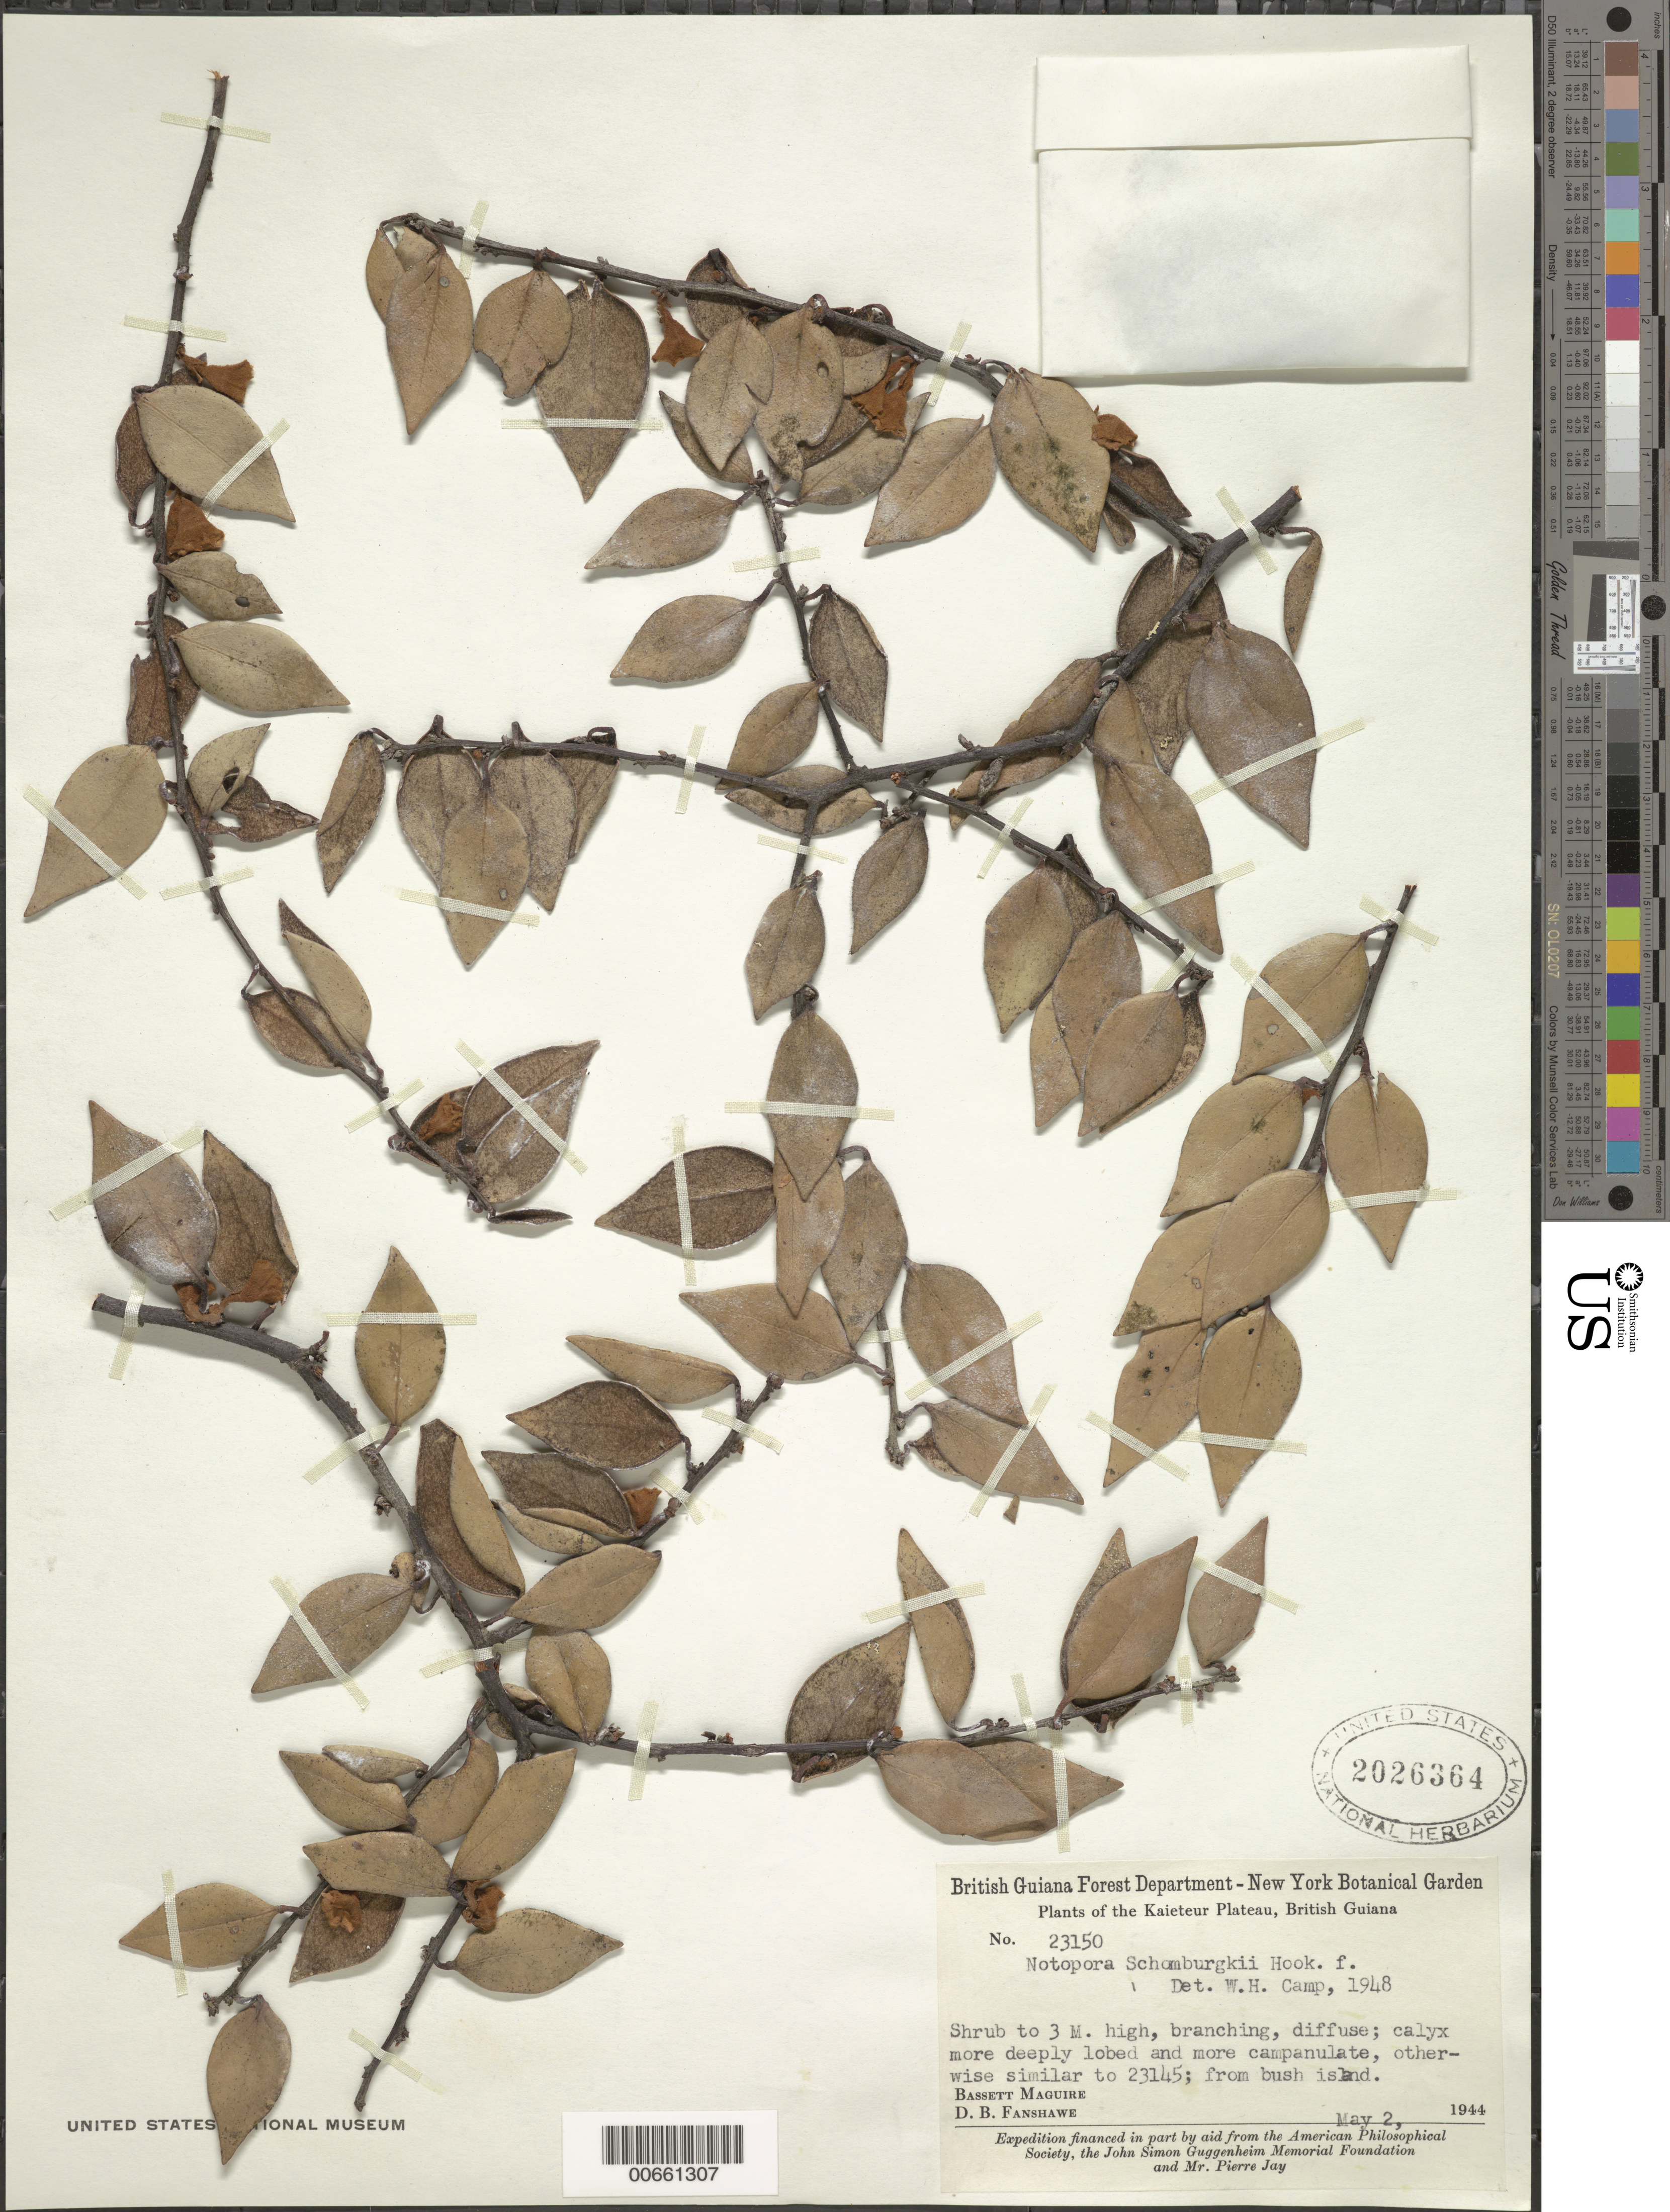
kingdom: Plantae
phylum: Tracheophyta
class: Magnoliopsida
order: Ericales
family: Ericaceae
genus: Notopora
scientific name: Notopora schomburgkii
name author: Hook. f.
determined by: Camp, W. H.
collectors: B. Maguire & D. B. Fanshawe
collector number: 23150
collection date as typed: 2-May-44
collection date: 1944-05-02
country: Guyana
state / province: Potaro-Siparuni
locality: Kaieteur Plateau, Potaro River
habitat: Bush island on savanna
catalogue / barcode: US 2026364